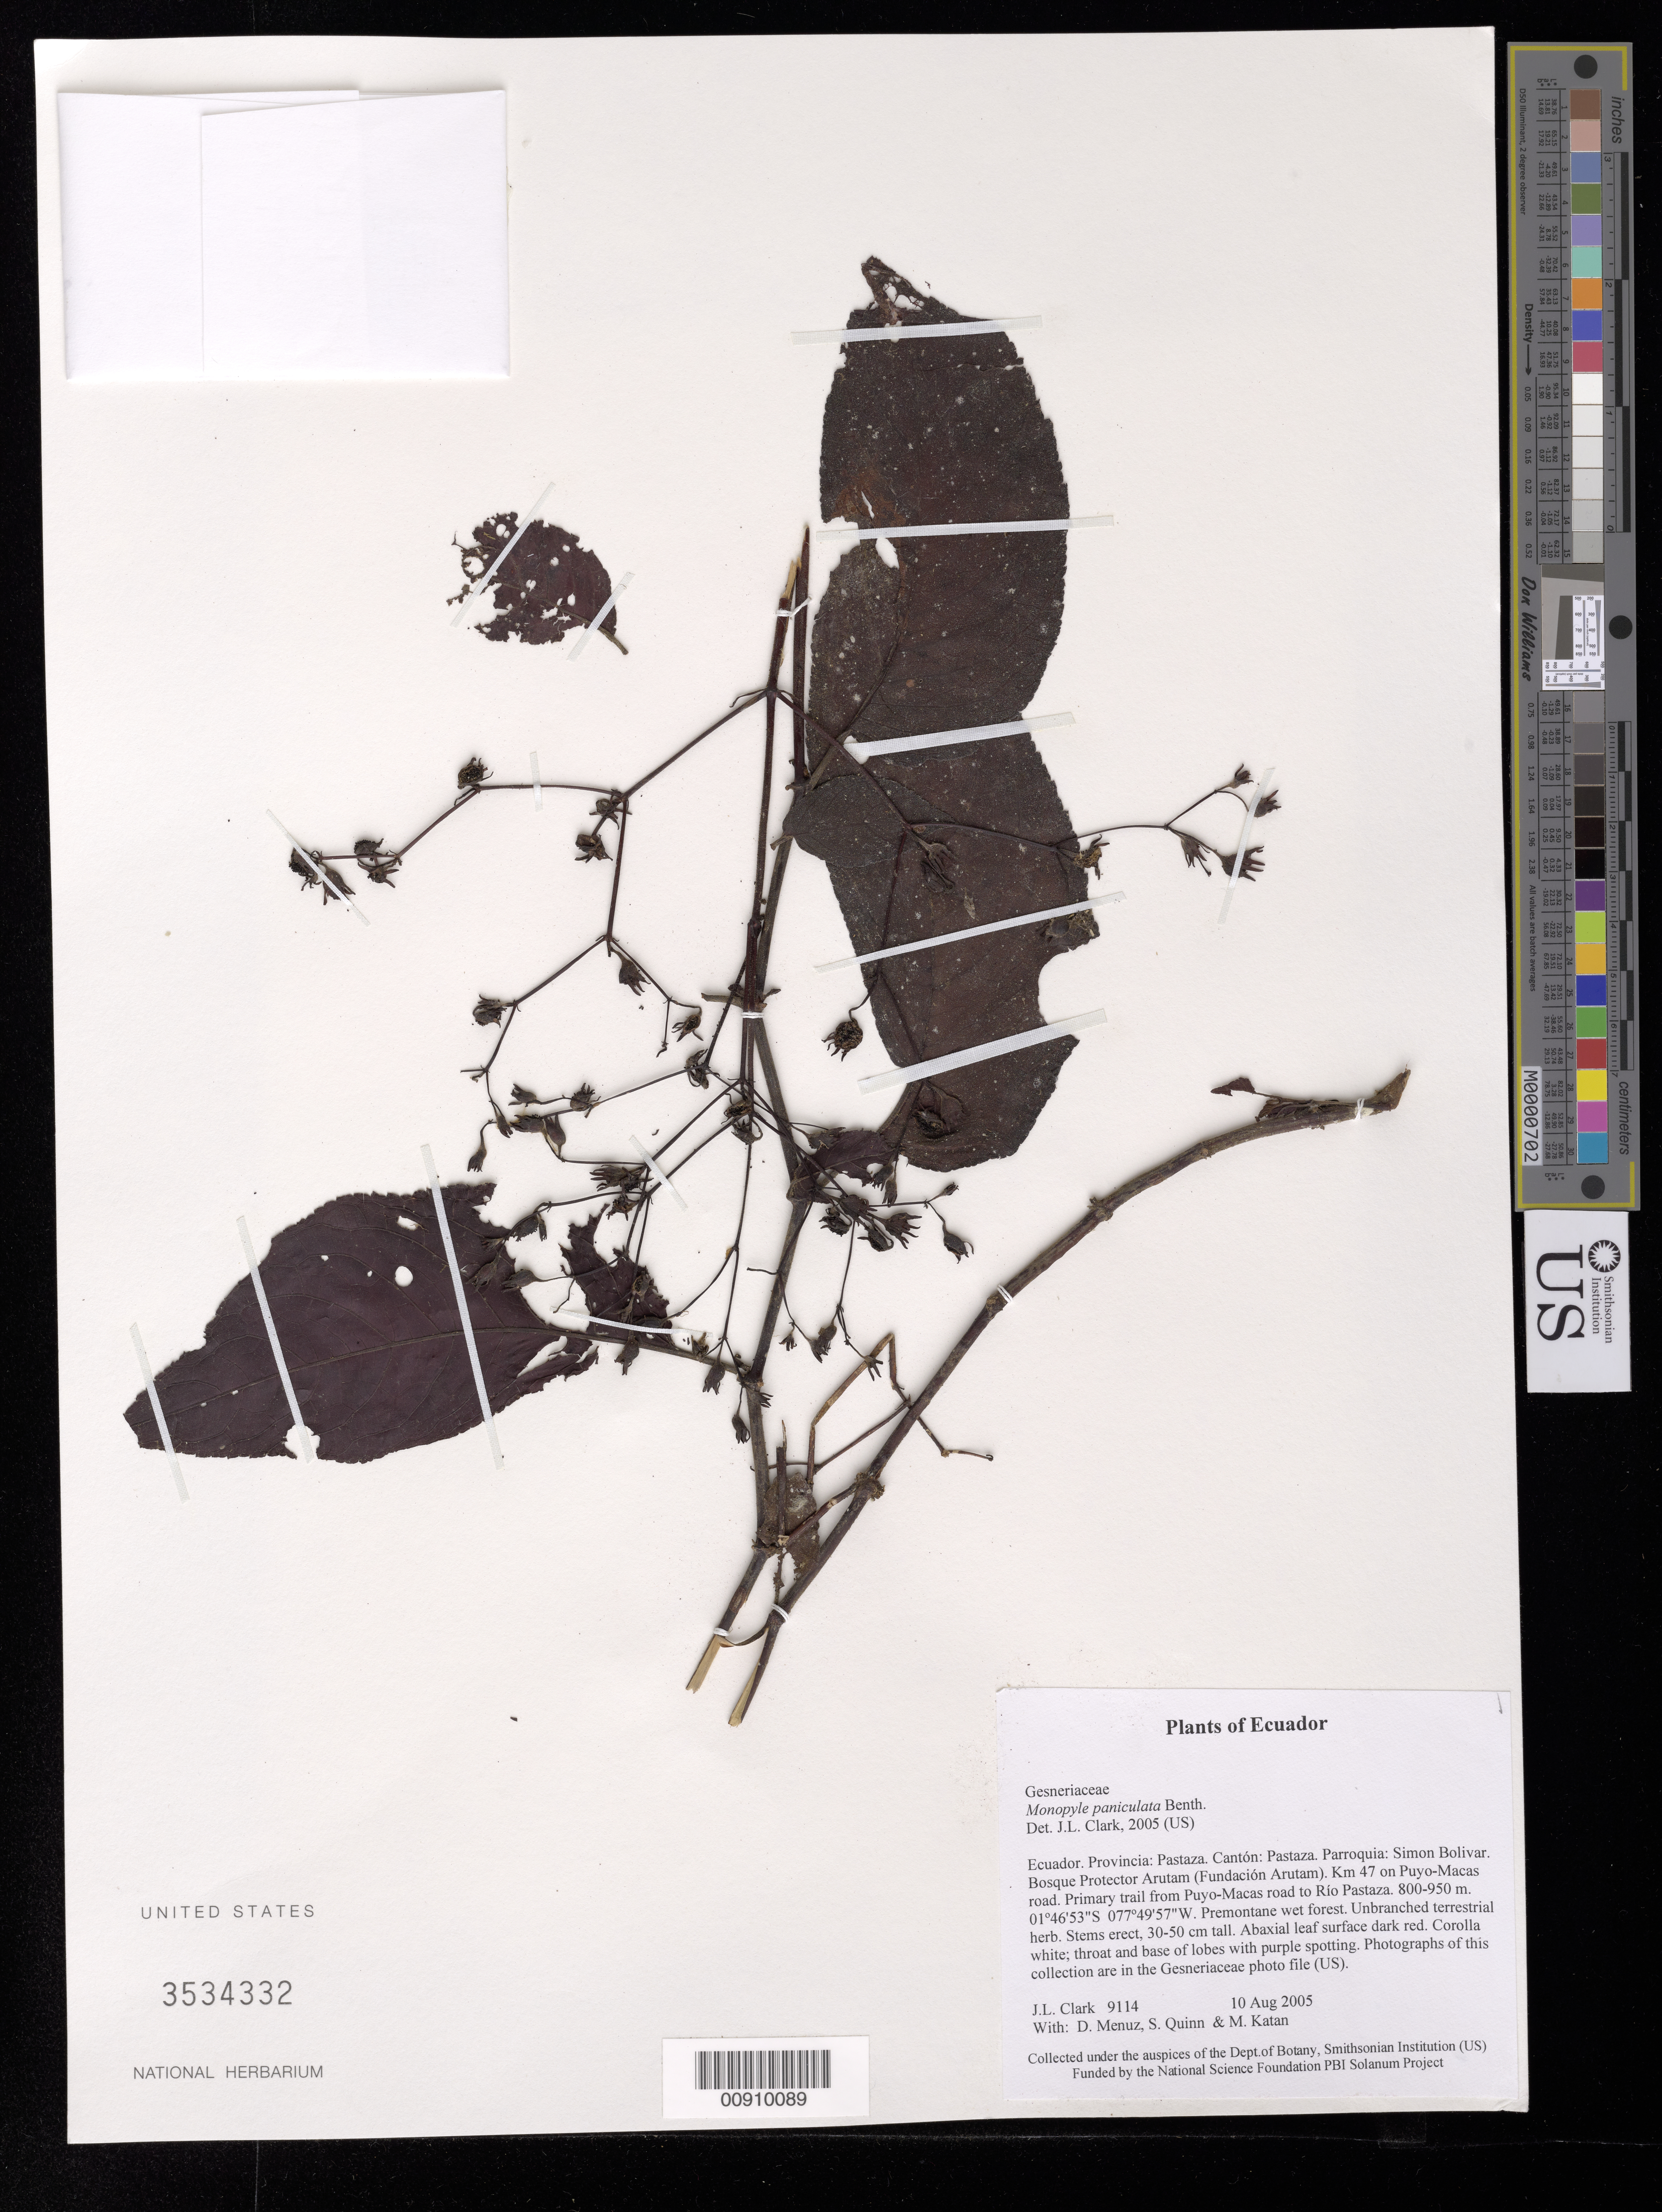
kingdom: Plantae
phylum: Tracheophyta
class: Magnoliopsida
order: Lamiales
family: Gesneriaceae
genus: Monopyle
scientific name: Monopyle paniculata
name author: Benth.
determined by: Clark, J. L., (SEL), The Marie Selby Botanical Garden (UNITED STATES)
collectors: J. L. Clark, D. Menuz, S. Quinn & M. Katan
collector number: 9114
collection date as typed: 10 Aug 2005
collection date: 2005-08-10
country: Ecuador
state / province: Pastaza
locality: Pastaza. Parroquia: Simon Bolivar. Bosque Protector Arutam (Fundación Arutam). Km 47 on Puyo-Macas highway.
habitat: Premontane wet forest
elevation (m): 800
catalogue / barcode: US 3534332